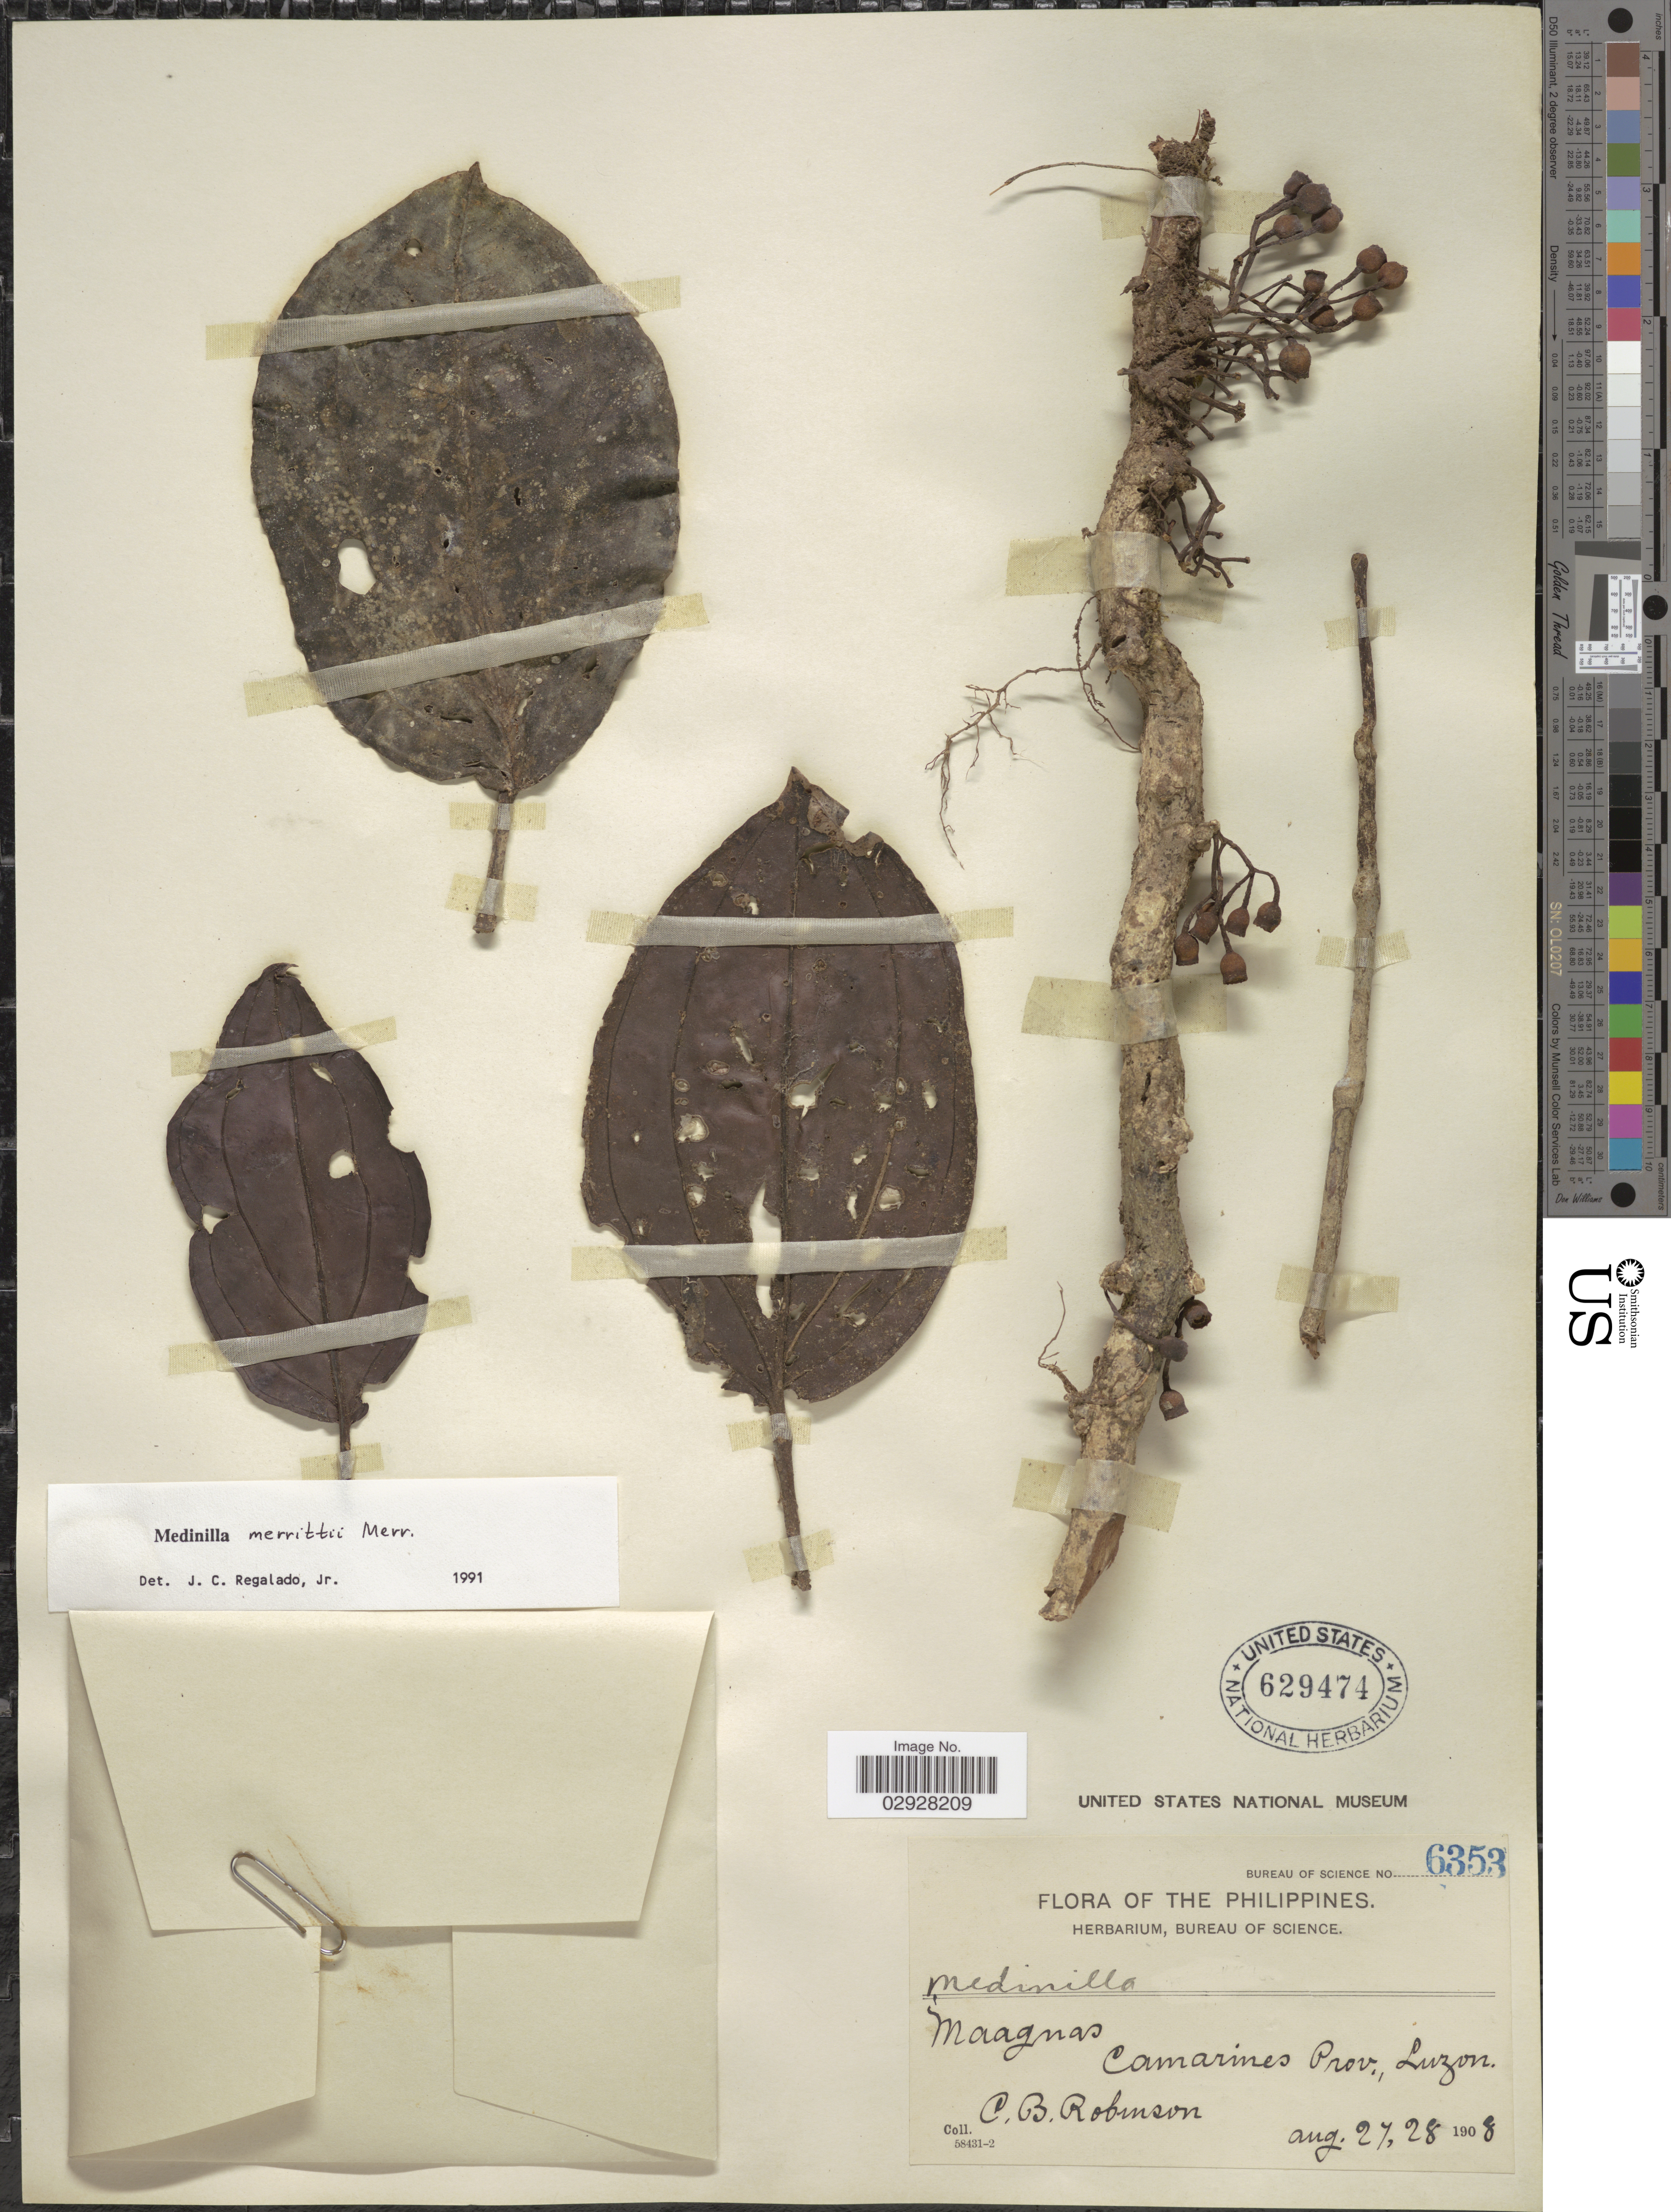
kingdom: Plantae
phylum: Tracheophyta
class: Magnoliopsida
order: Myrtales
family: Melastomataceae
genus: Medinilla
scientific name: Medinilla merrittii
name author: Merr.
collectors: C. Robinson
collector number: Bureau of Science 6353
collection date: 1908-08-27/1908-08-28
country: Philippines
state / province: Bicol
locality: Maagnas, Camarines Prov., Luzon.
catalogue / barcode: US 629474